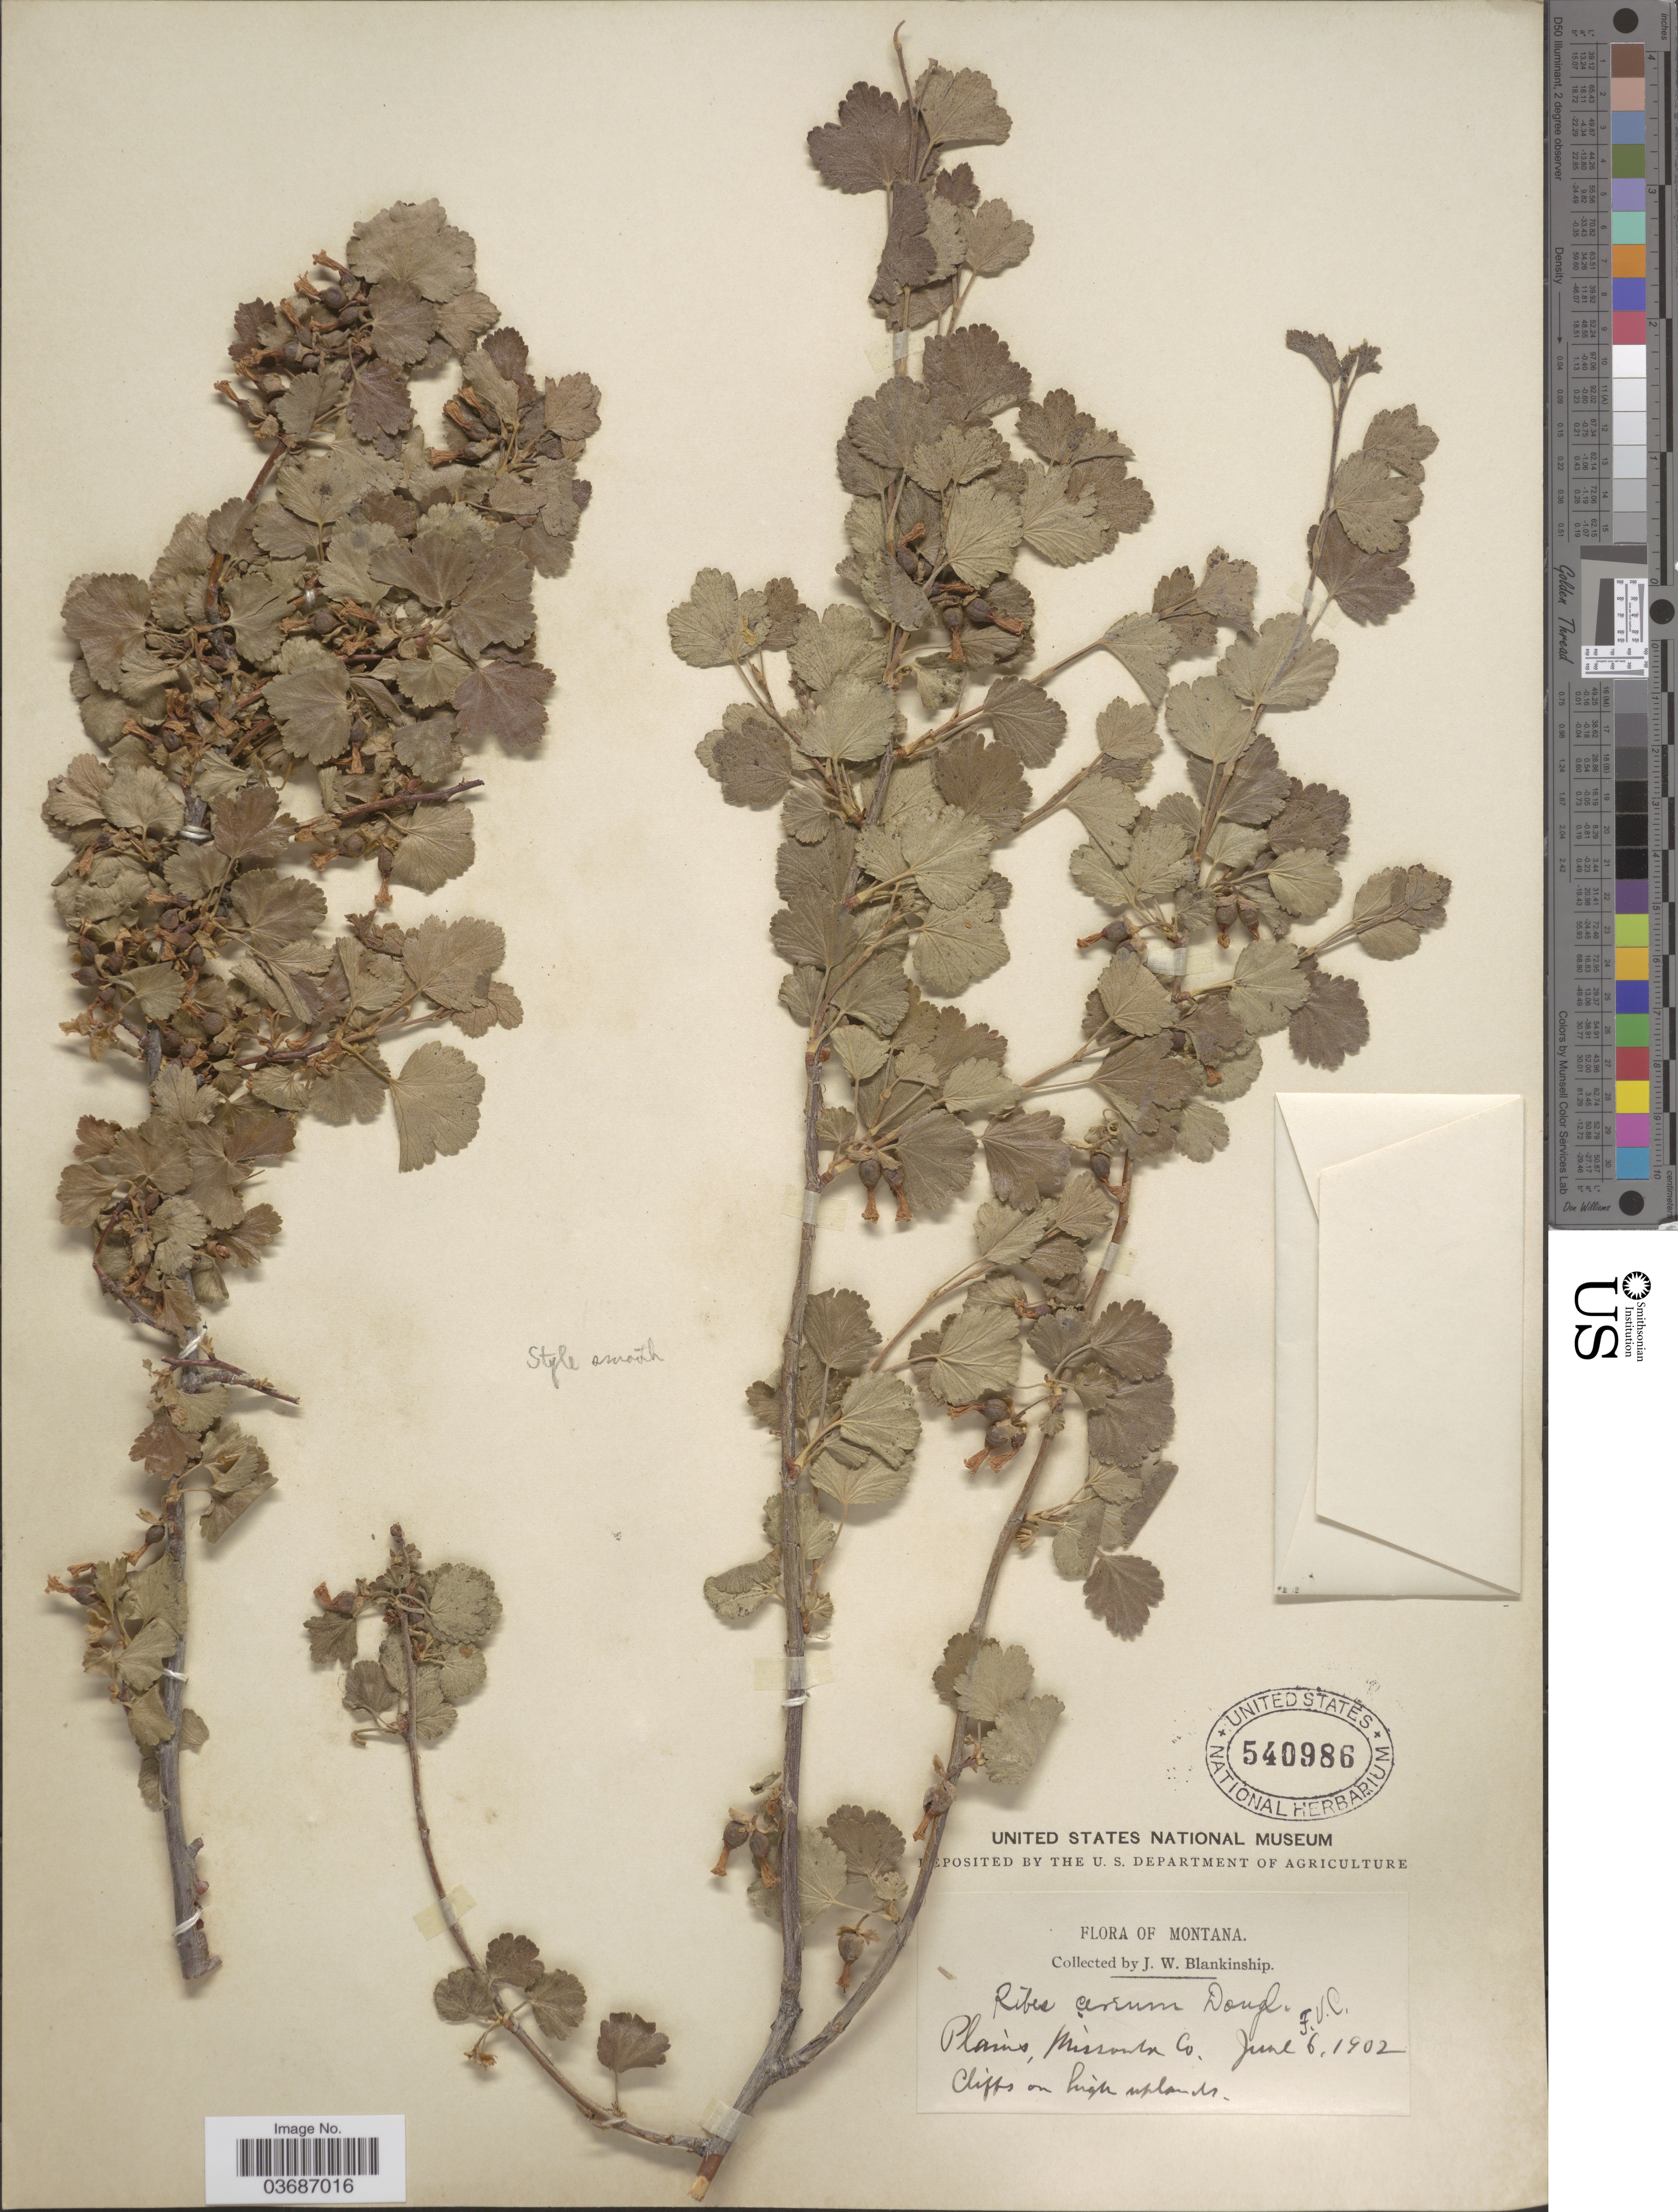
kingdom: Plantae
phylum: Tracheophyta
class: Magnoliopsida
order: Saxifragales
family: Grossulariaceae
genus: Ribes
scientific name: Ribes cereum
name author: Douglas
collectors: J. W. Blankinship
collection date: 1902-06-06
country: United States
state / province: Montana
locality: Plains, Missoula Co.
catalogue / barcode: US 540986